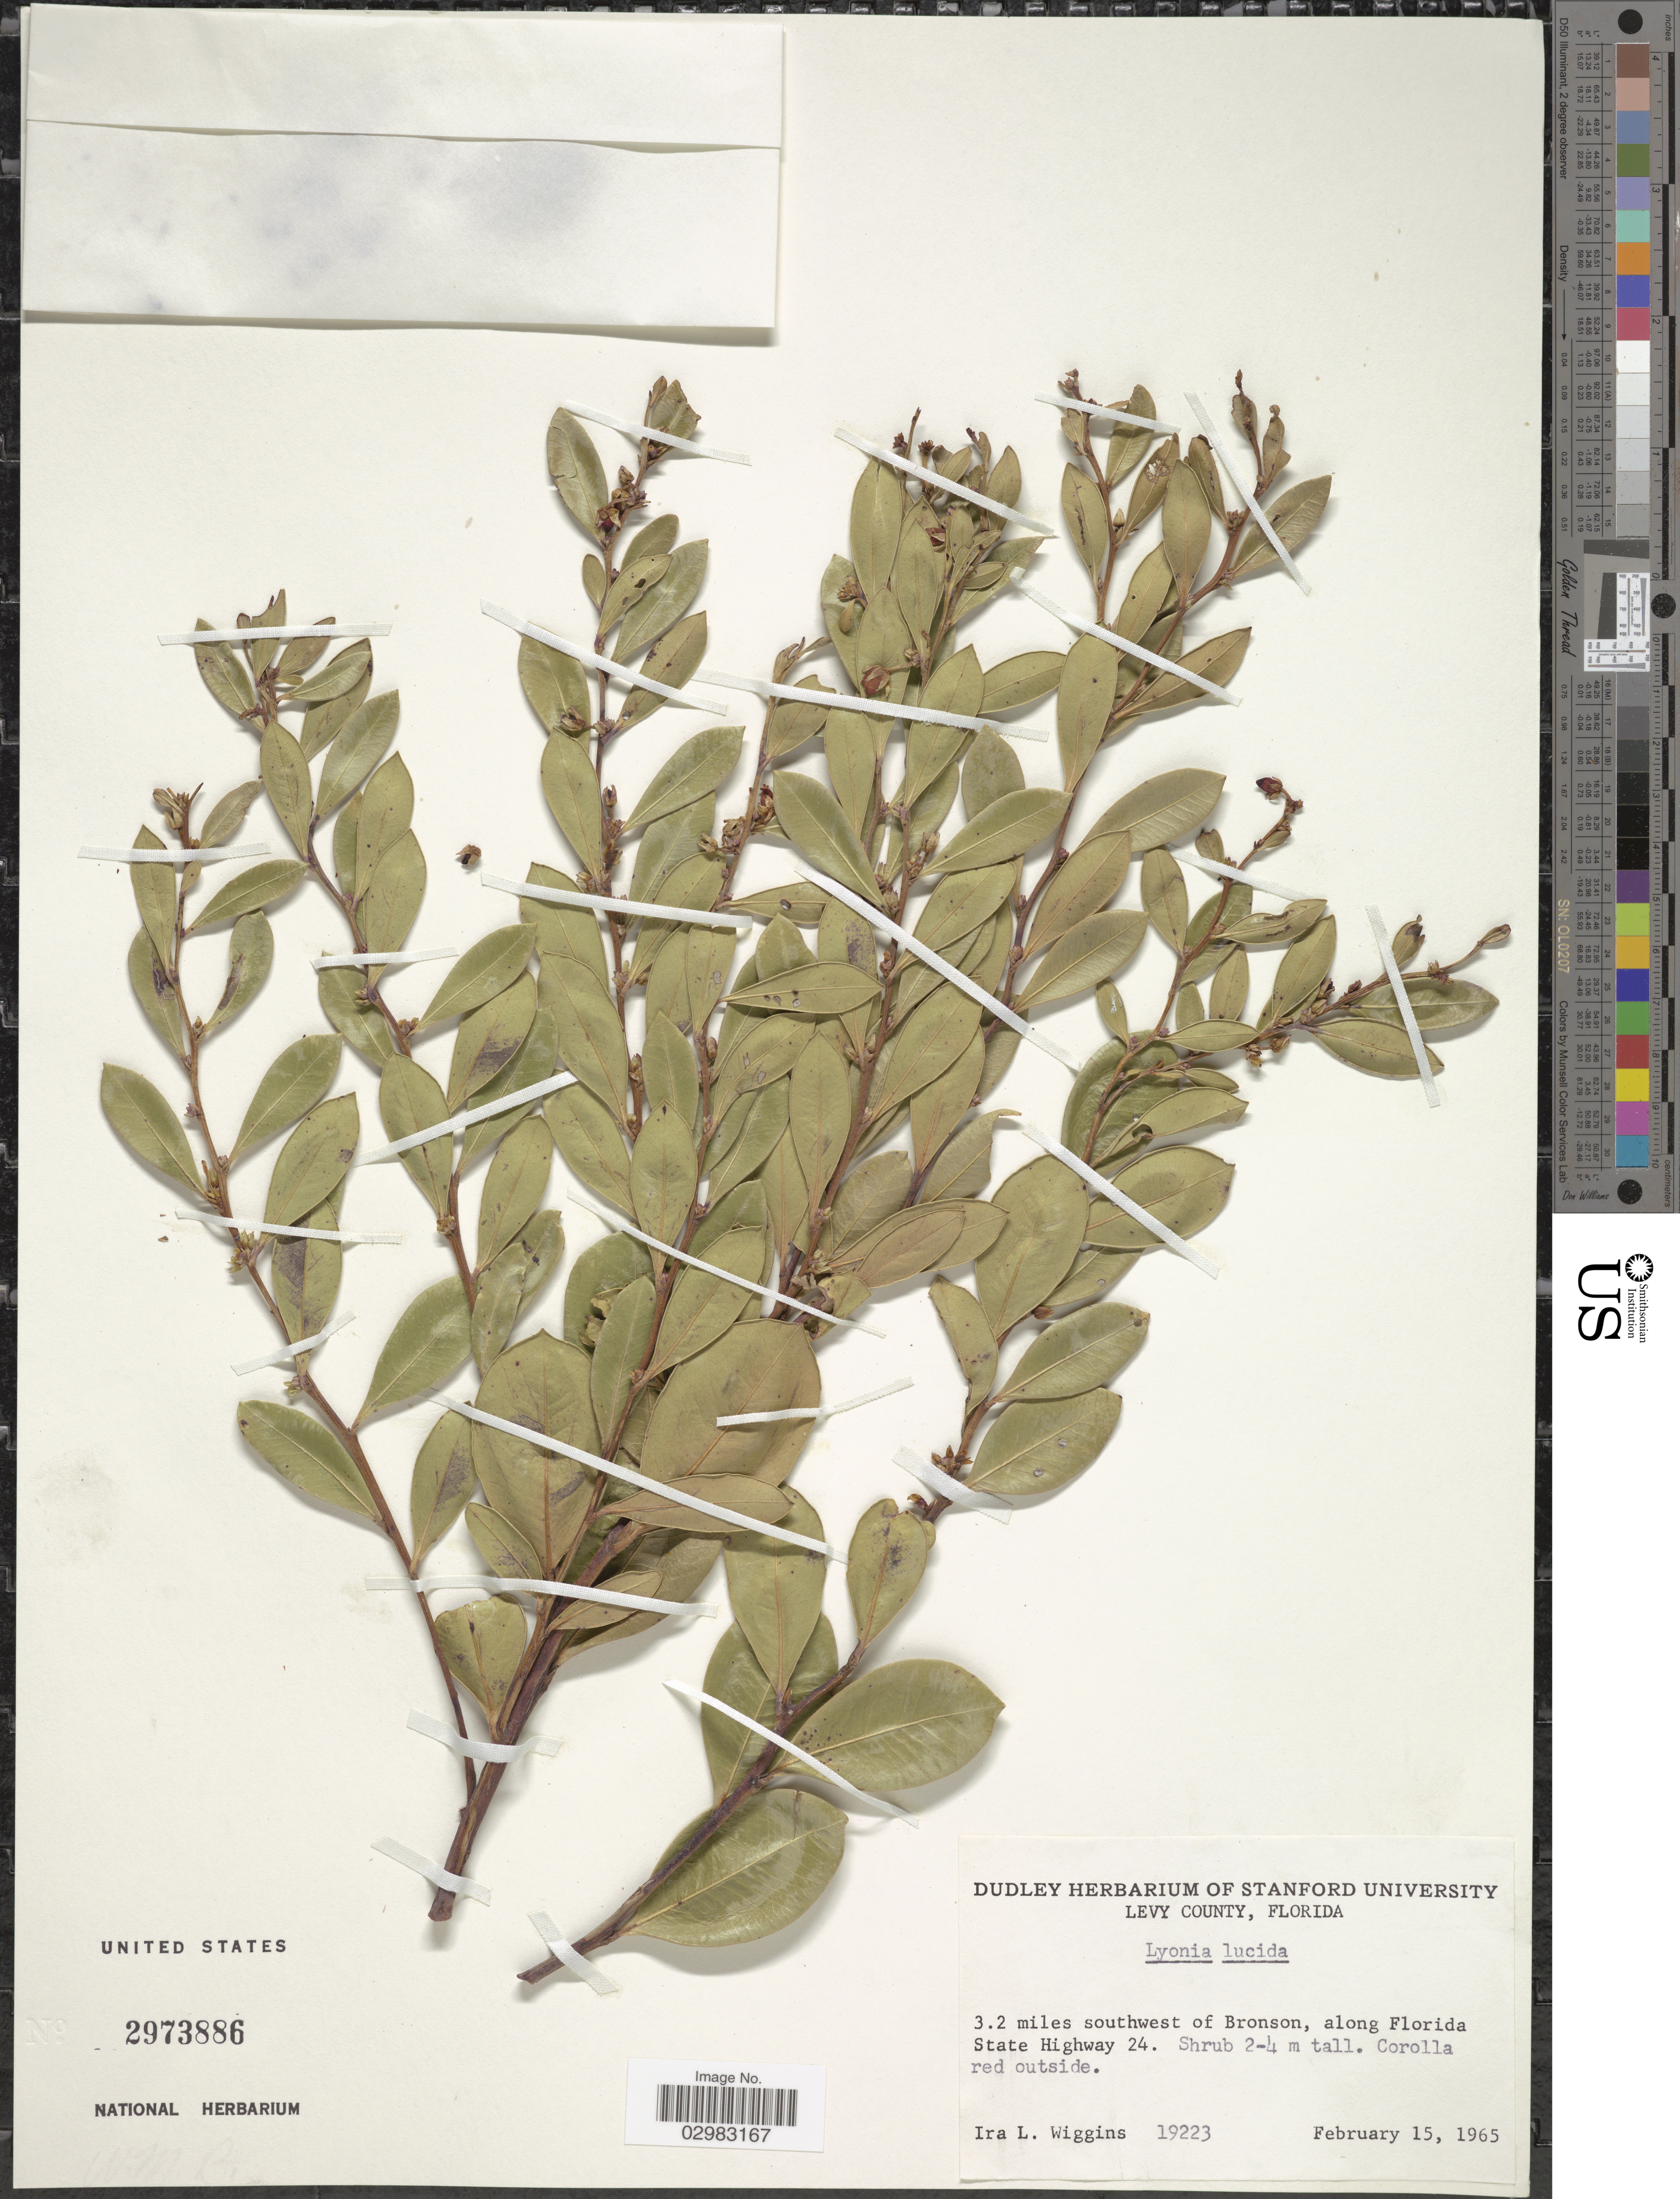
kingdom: Plantae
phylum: Tracheophyta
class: Magnoliopsida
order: Ericales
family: Ericaceae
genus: Lyonia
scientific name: Lyonia lucida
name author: K. Koch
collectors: I. L. Wiggins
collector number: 19223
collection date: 1965-02-15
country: United States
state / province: Florida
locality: Levy County. 3.2 miles southwest of Bronson, along Florida State Highway 24.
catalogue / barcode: US 2973886